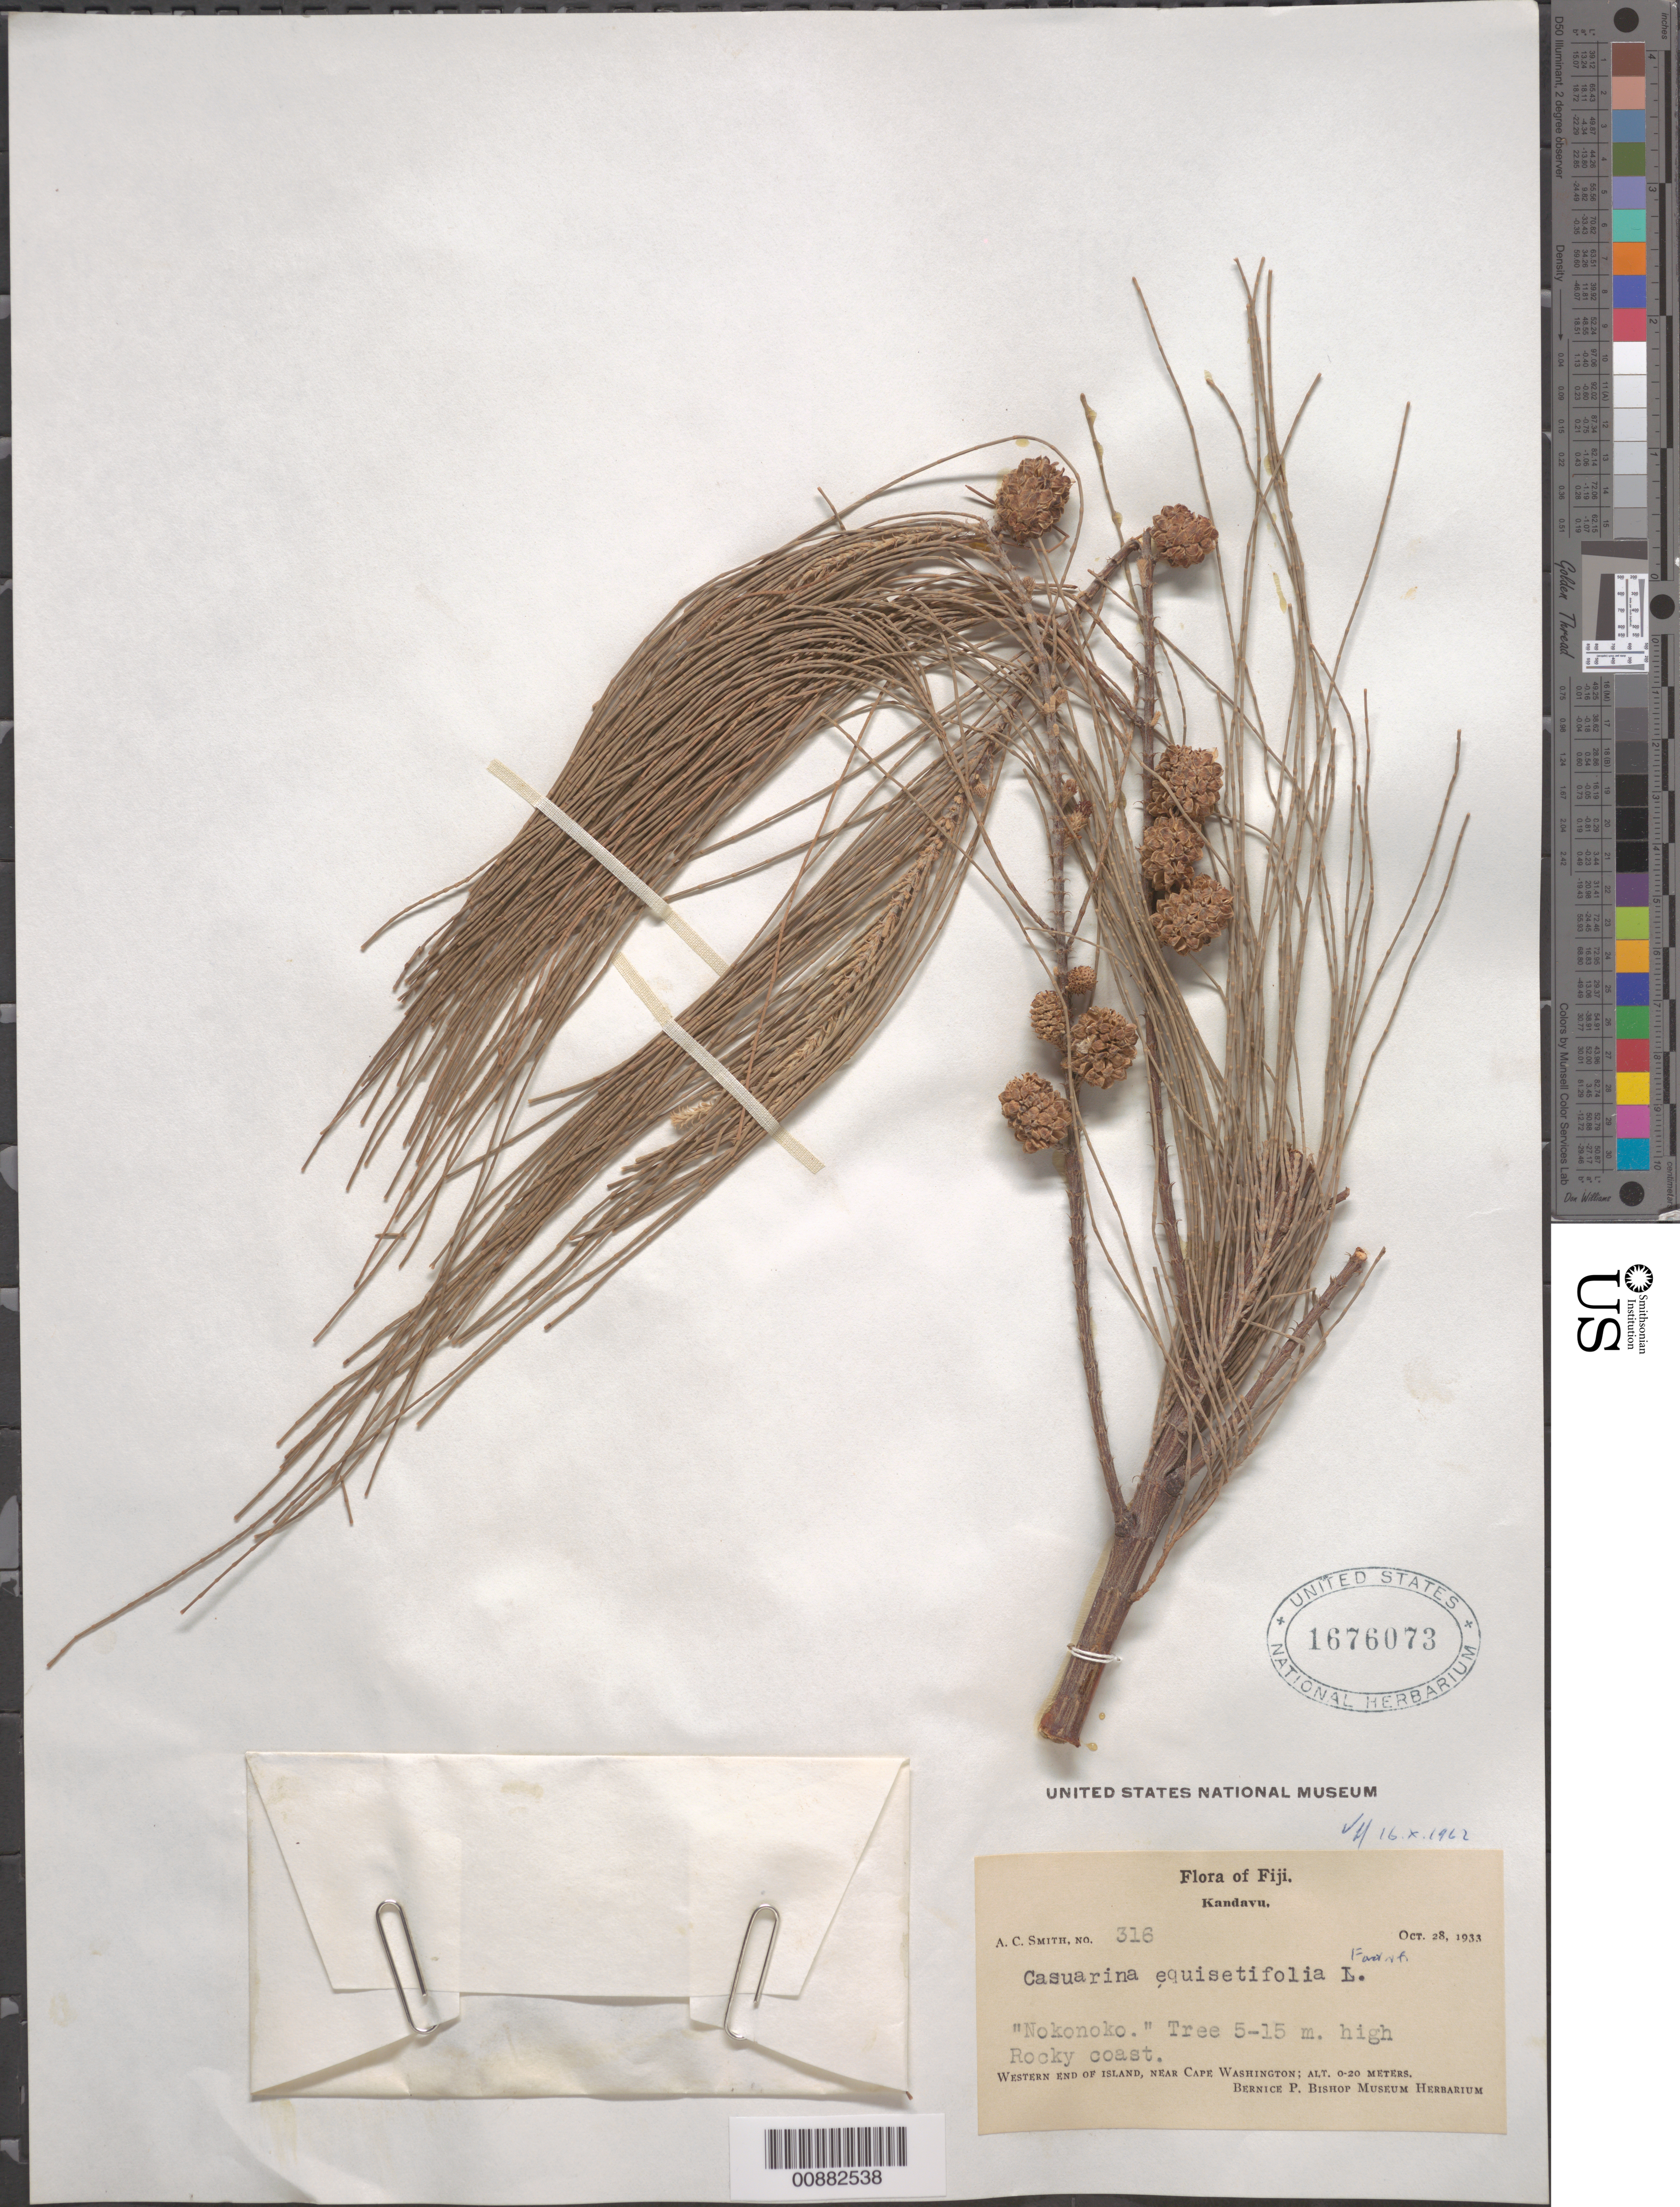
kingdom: Plantae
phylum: Tracheophyta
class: Magnoliopsida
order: Fagales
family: Casuarinaceae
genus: Casuarina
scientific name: Casuarina equisetifolia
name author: L.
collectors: C. A. Smith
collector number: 316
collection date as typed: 28 Oct 1933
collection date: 1933-10-28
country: Fiji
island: Kadavu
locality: (Kandavu I.)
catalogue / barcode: US 1676073